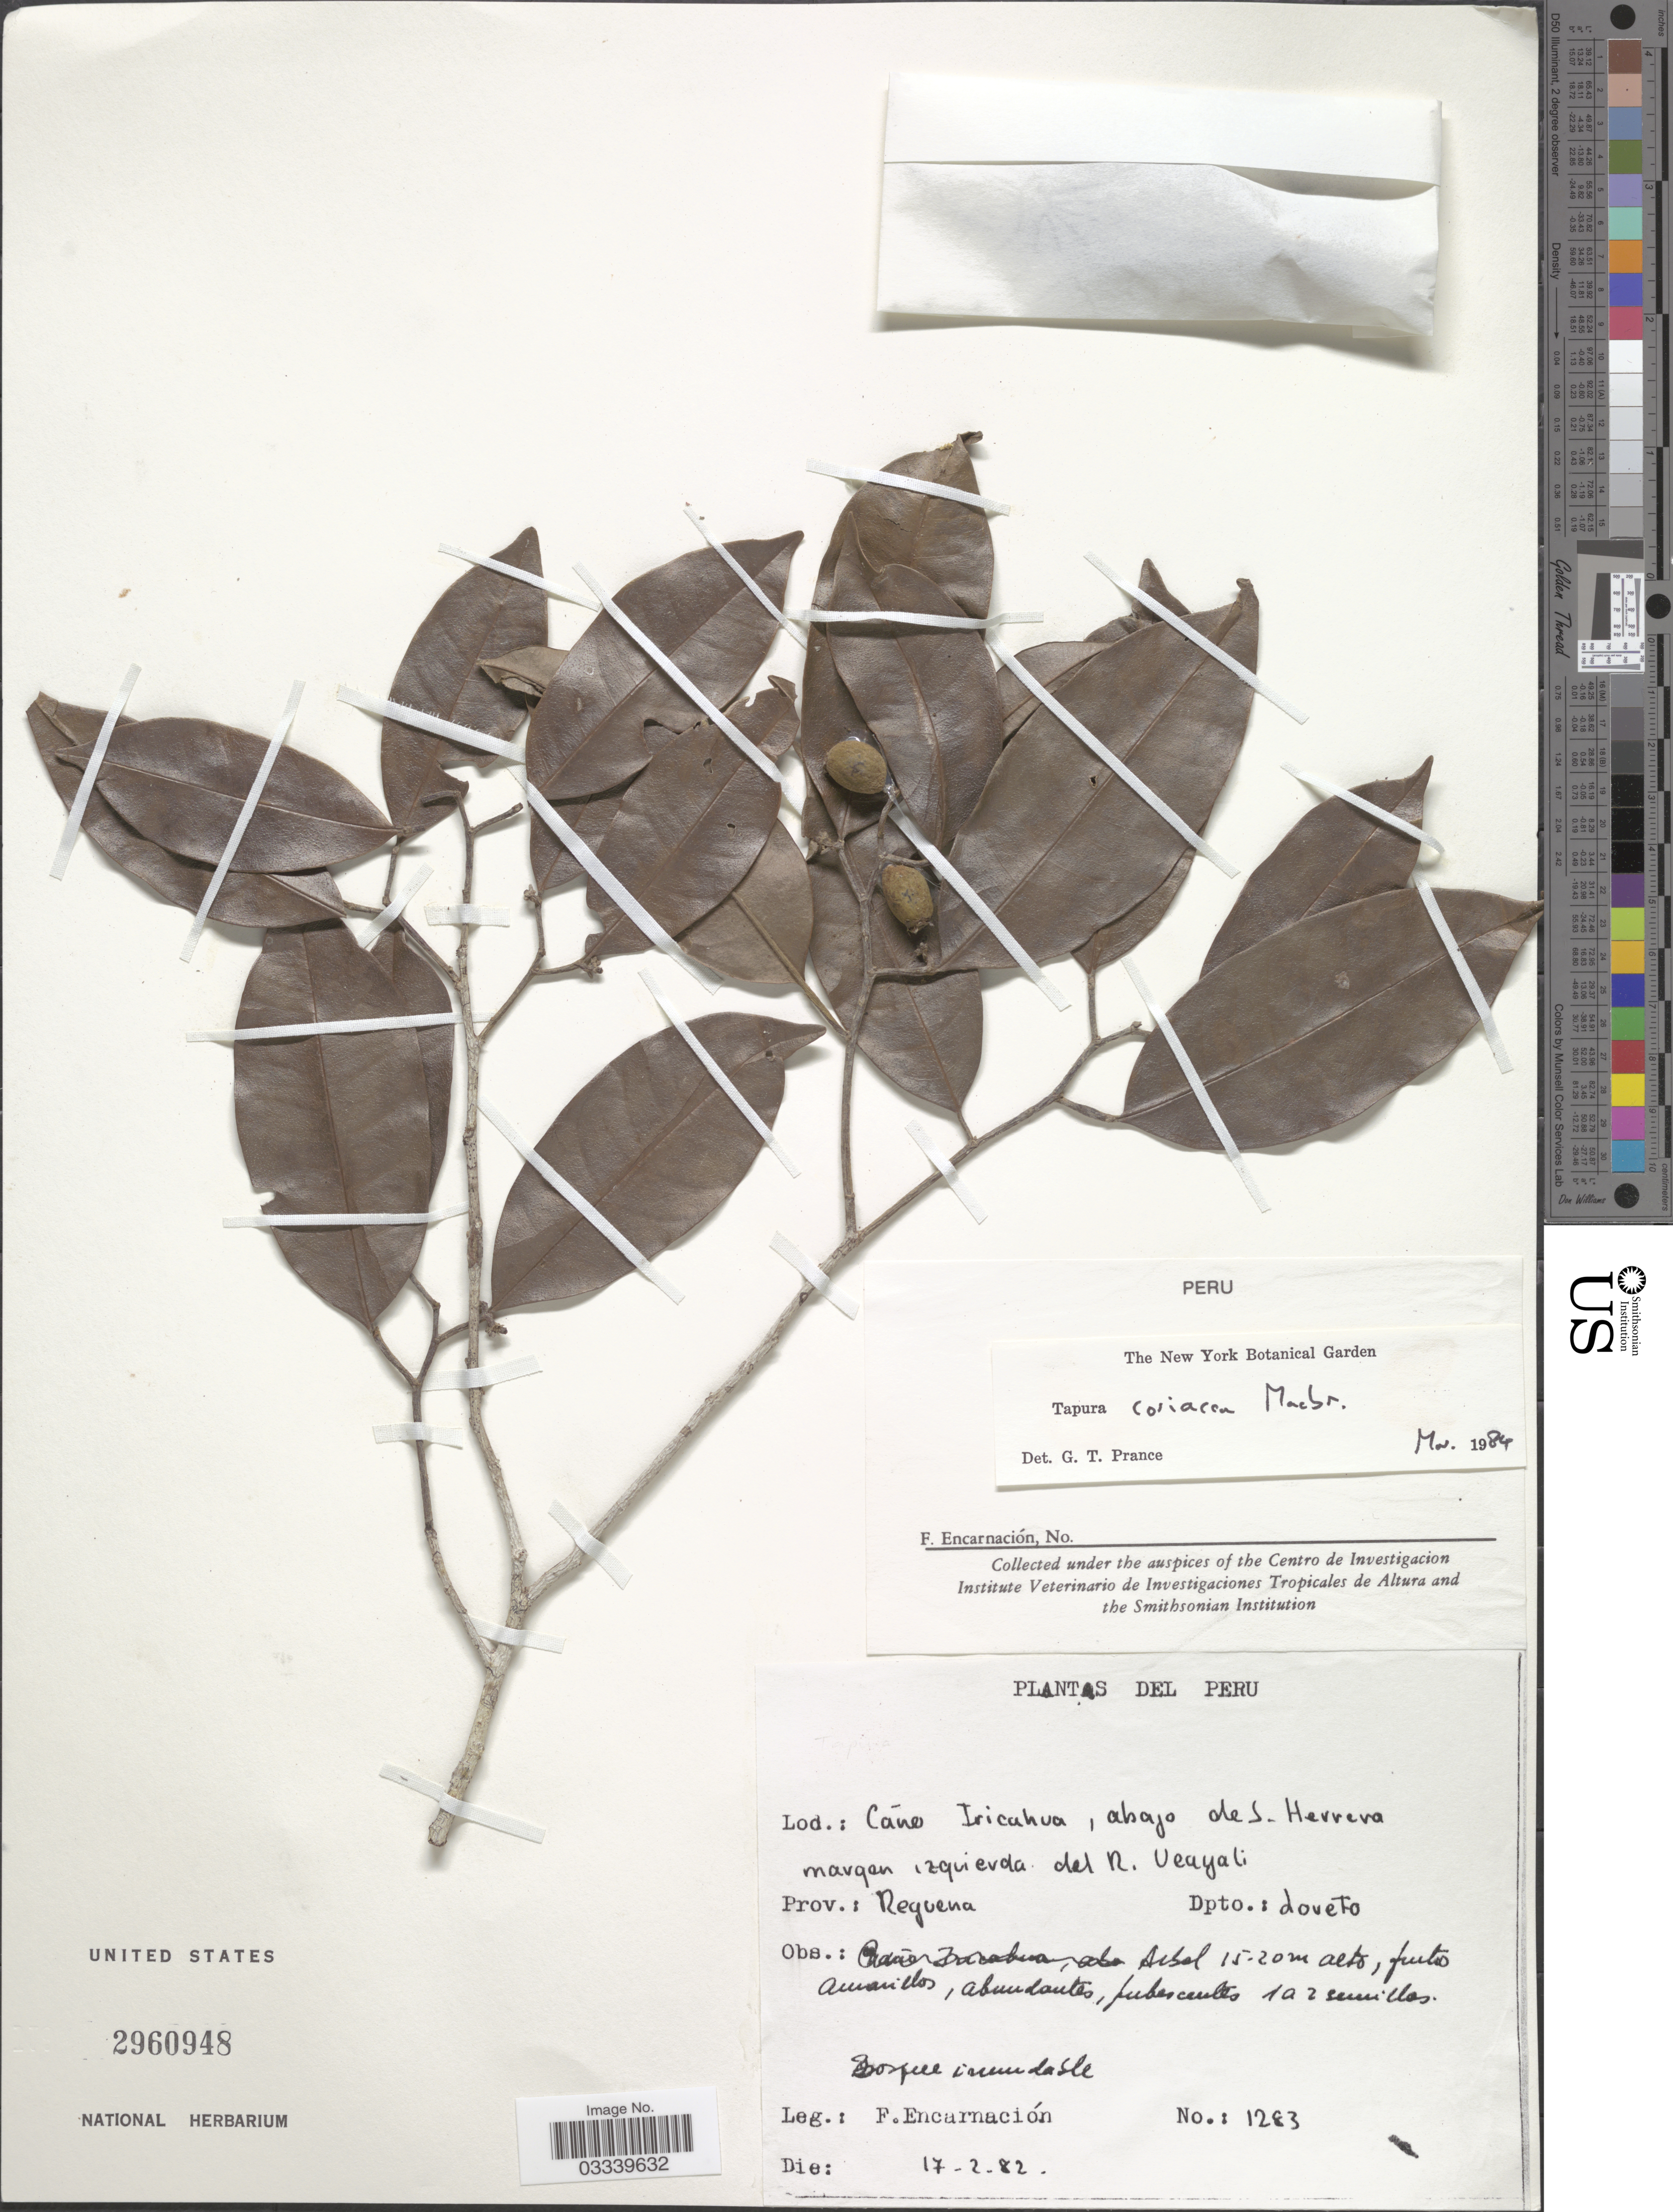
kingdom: Plantae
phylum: Tracheophyta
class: Magnoliopsida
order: Malpighiales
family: Dichapetalaceae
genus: Tapura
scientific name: Tapura coriacea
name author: J.F. Macbr.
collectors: F. Encarnación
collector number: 1283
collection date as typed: Transcribed d/m/y: 17/2/82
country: Peru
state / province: Loreto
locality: Cáno Iricahua, abajo de S. Herrera margen izquierda del R. Ucayali. Prov.: Requena, Dpto.: Loreto.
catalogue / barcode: US 2960948